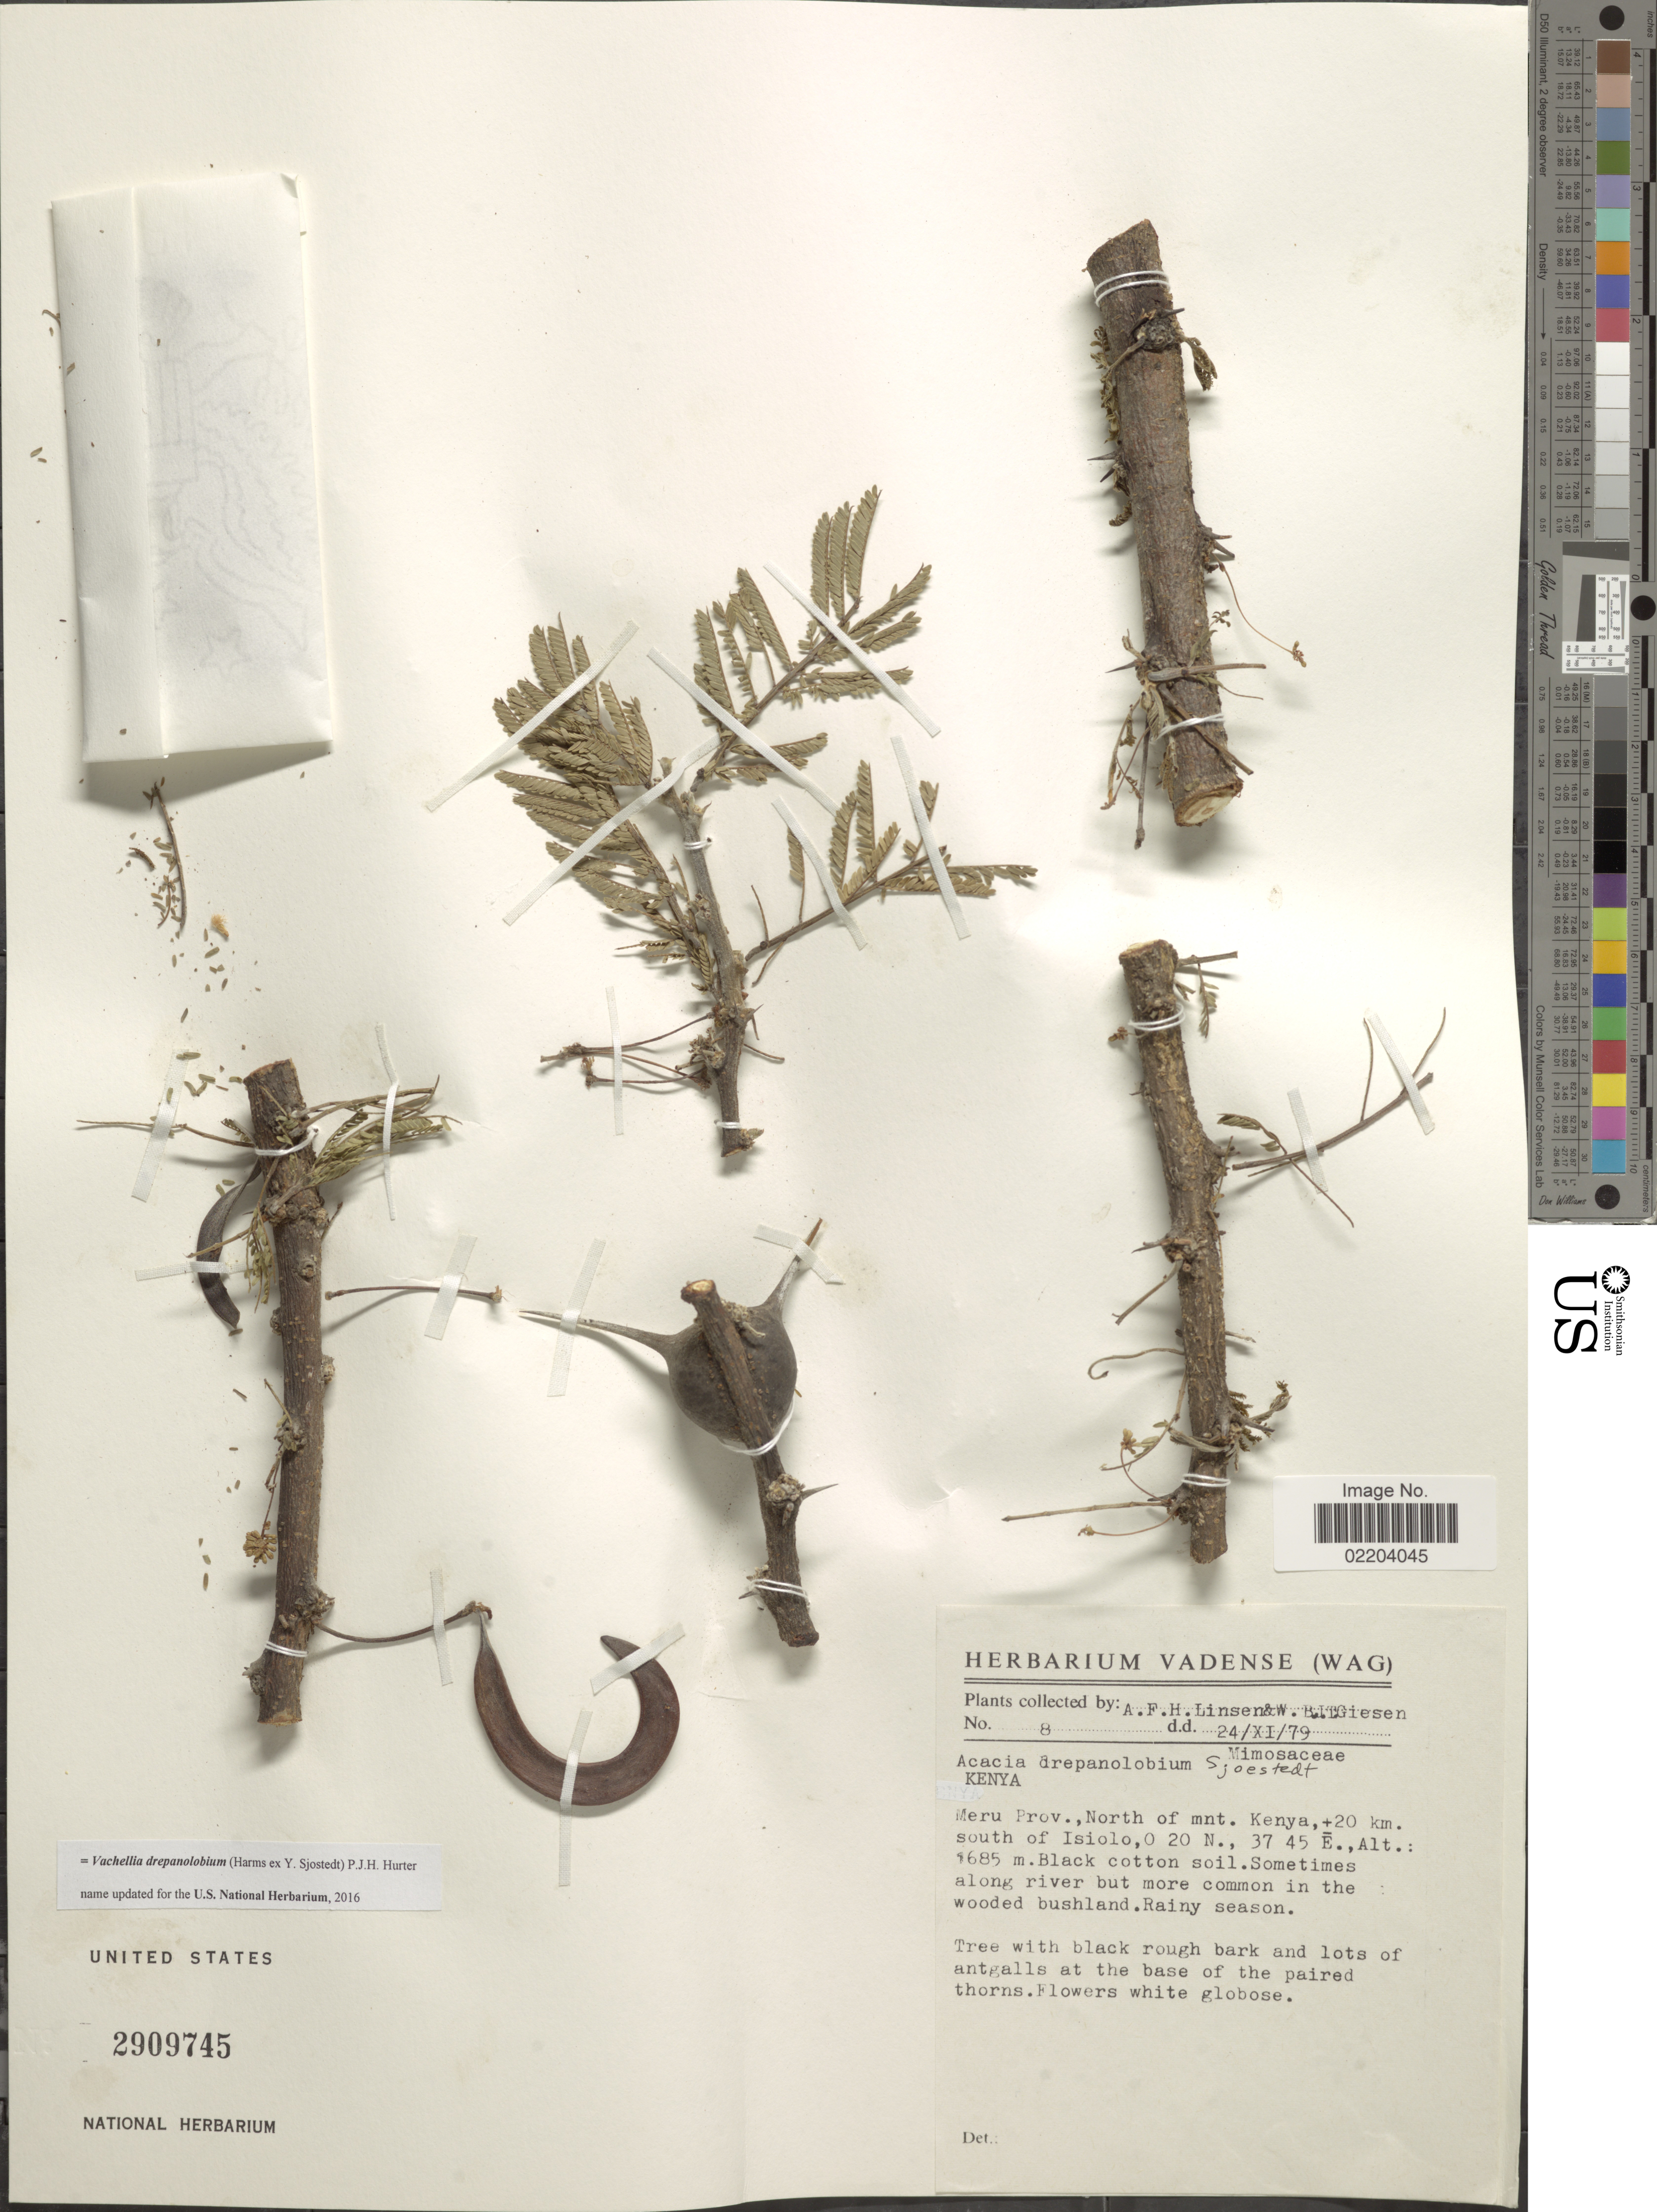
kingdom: Plantae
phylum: Tracheophyta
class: Magnoliopsida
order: Fabales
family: Fabaceae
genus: Vachellia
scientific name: Vachellia drepanolobium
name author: (Harms ex Sjöstedt) P.J.H. Hurter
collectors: A. Linsen & W. Giesen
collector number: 8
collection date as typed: Transcribed d/m/y: 24/11/79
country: Kenya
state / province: Meru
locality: Meru Prov., North of mnt. Kenya, ± 20 km. south of Isiolo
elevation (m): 1685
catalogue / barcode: US 2909745